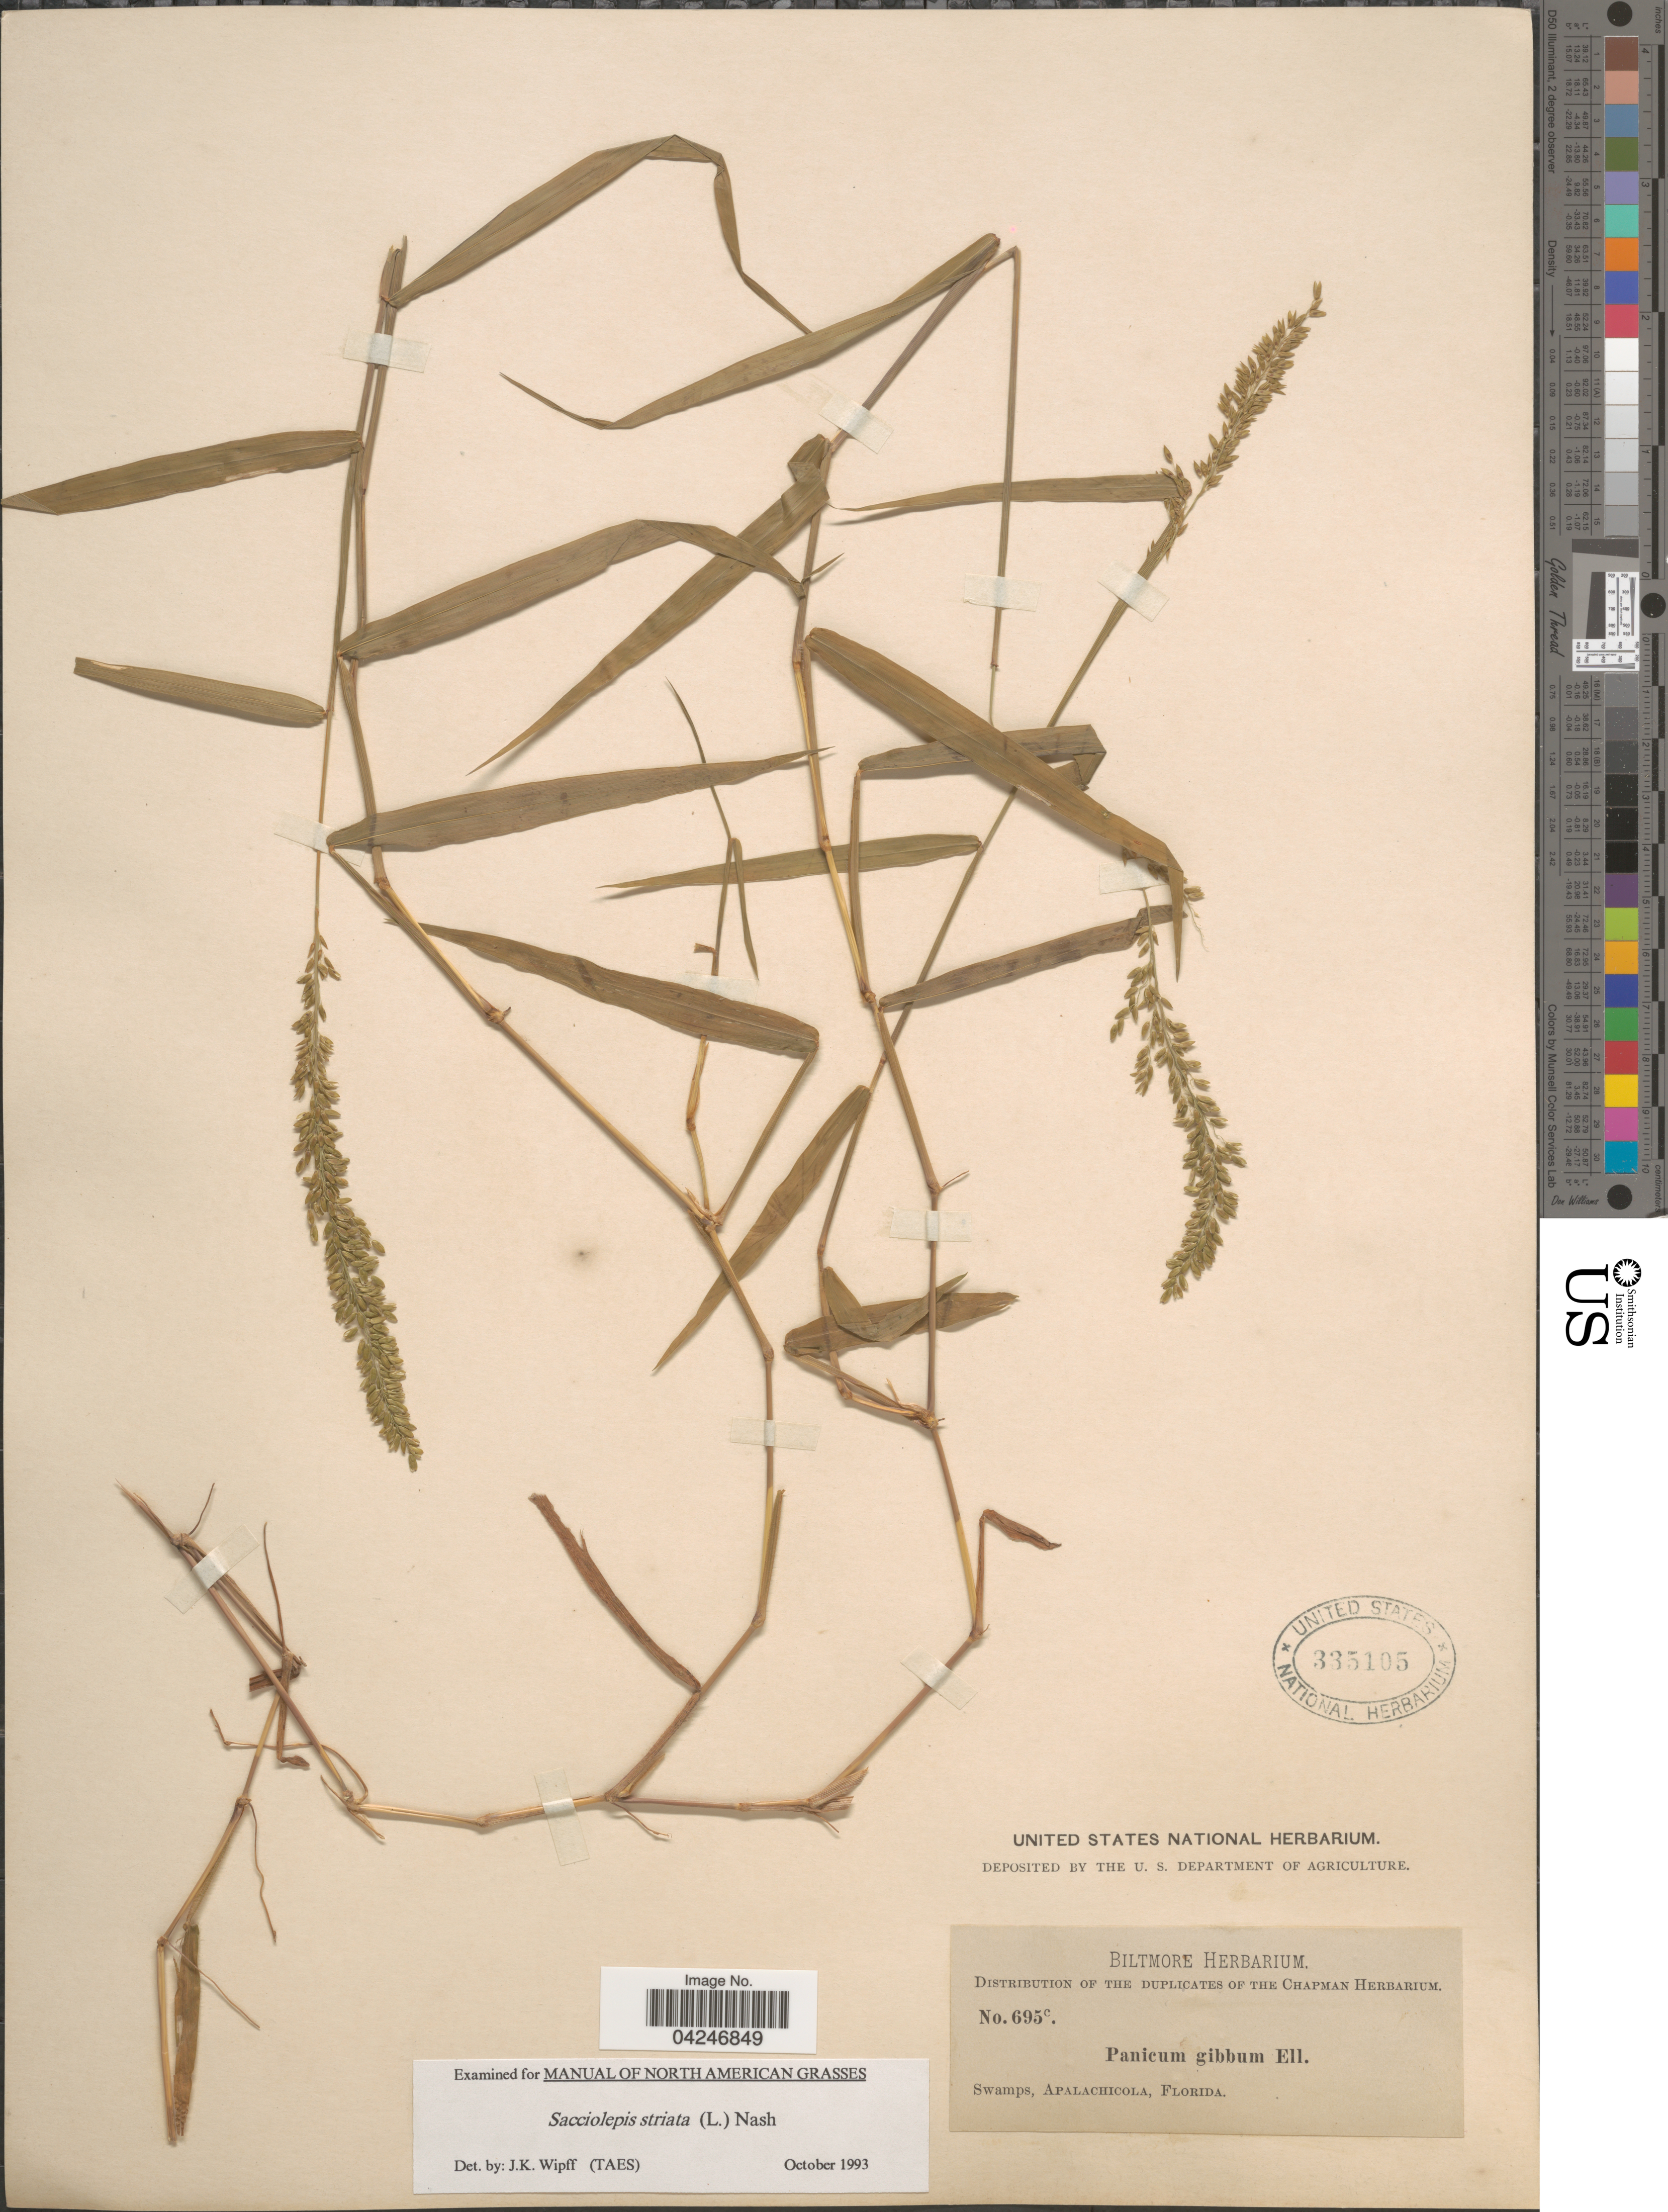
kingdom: Plantae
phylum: Tracheophyta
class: Liliopsida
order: Poales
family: Poaceae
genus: Sacciolepis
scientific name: Sacciolepis striata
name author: (L.) Nash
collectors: ex herb. Biltmore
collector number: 695c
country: United States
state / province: Florida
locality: Swamps, Apalachicola.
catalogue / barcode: US 335105